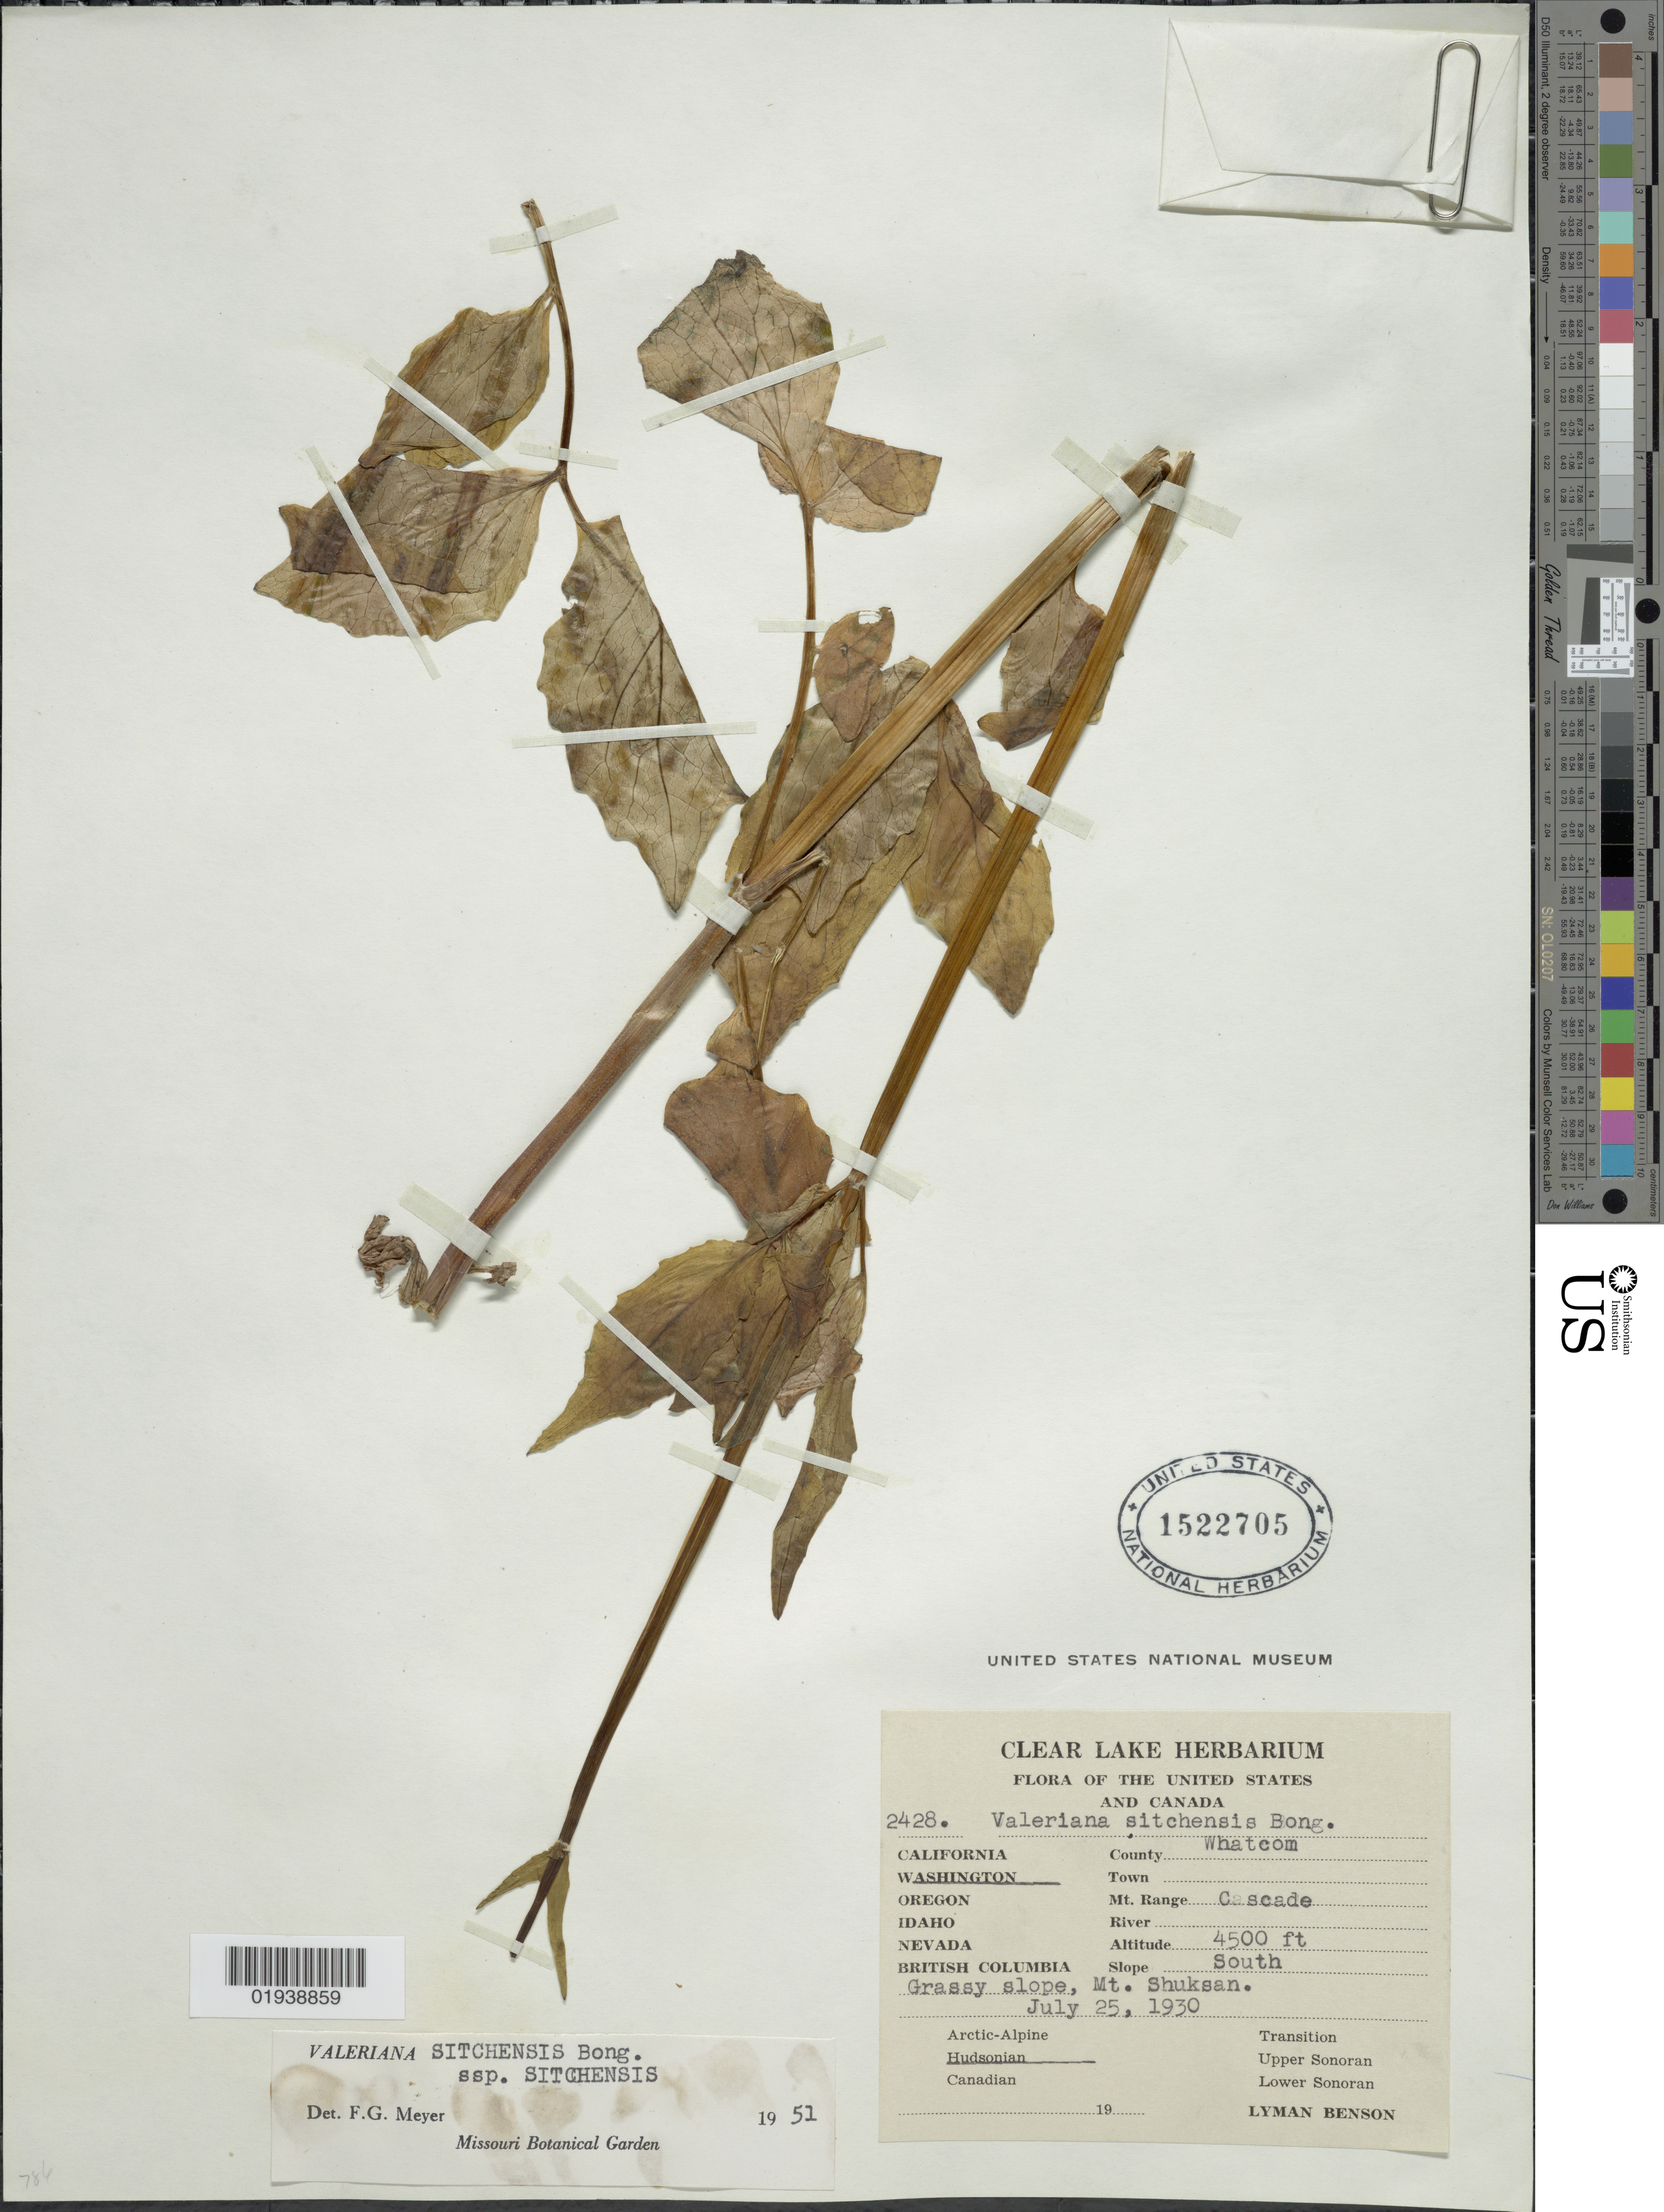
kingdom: Plantae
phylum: Tracheophyta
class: Magnoliopsida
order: Dipsacales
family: Caprifoliaceae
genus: Valeriana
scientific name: Valeriana sitchensis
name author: Bong.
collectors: L. D. Benson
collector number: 2428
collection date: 1930-07-25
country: United States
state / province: Washington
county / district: Whatcom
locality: County Whatcom, Mt. Range Cascade, South Grassy slope, Mt. Shuksan, Hudsonian.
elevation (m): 1372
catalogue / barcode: US 1522705